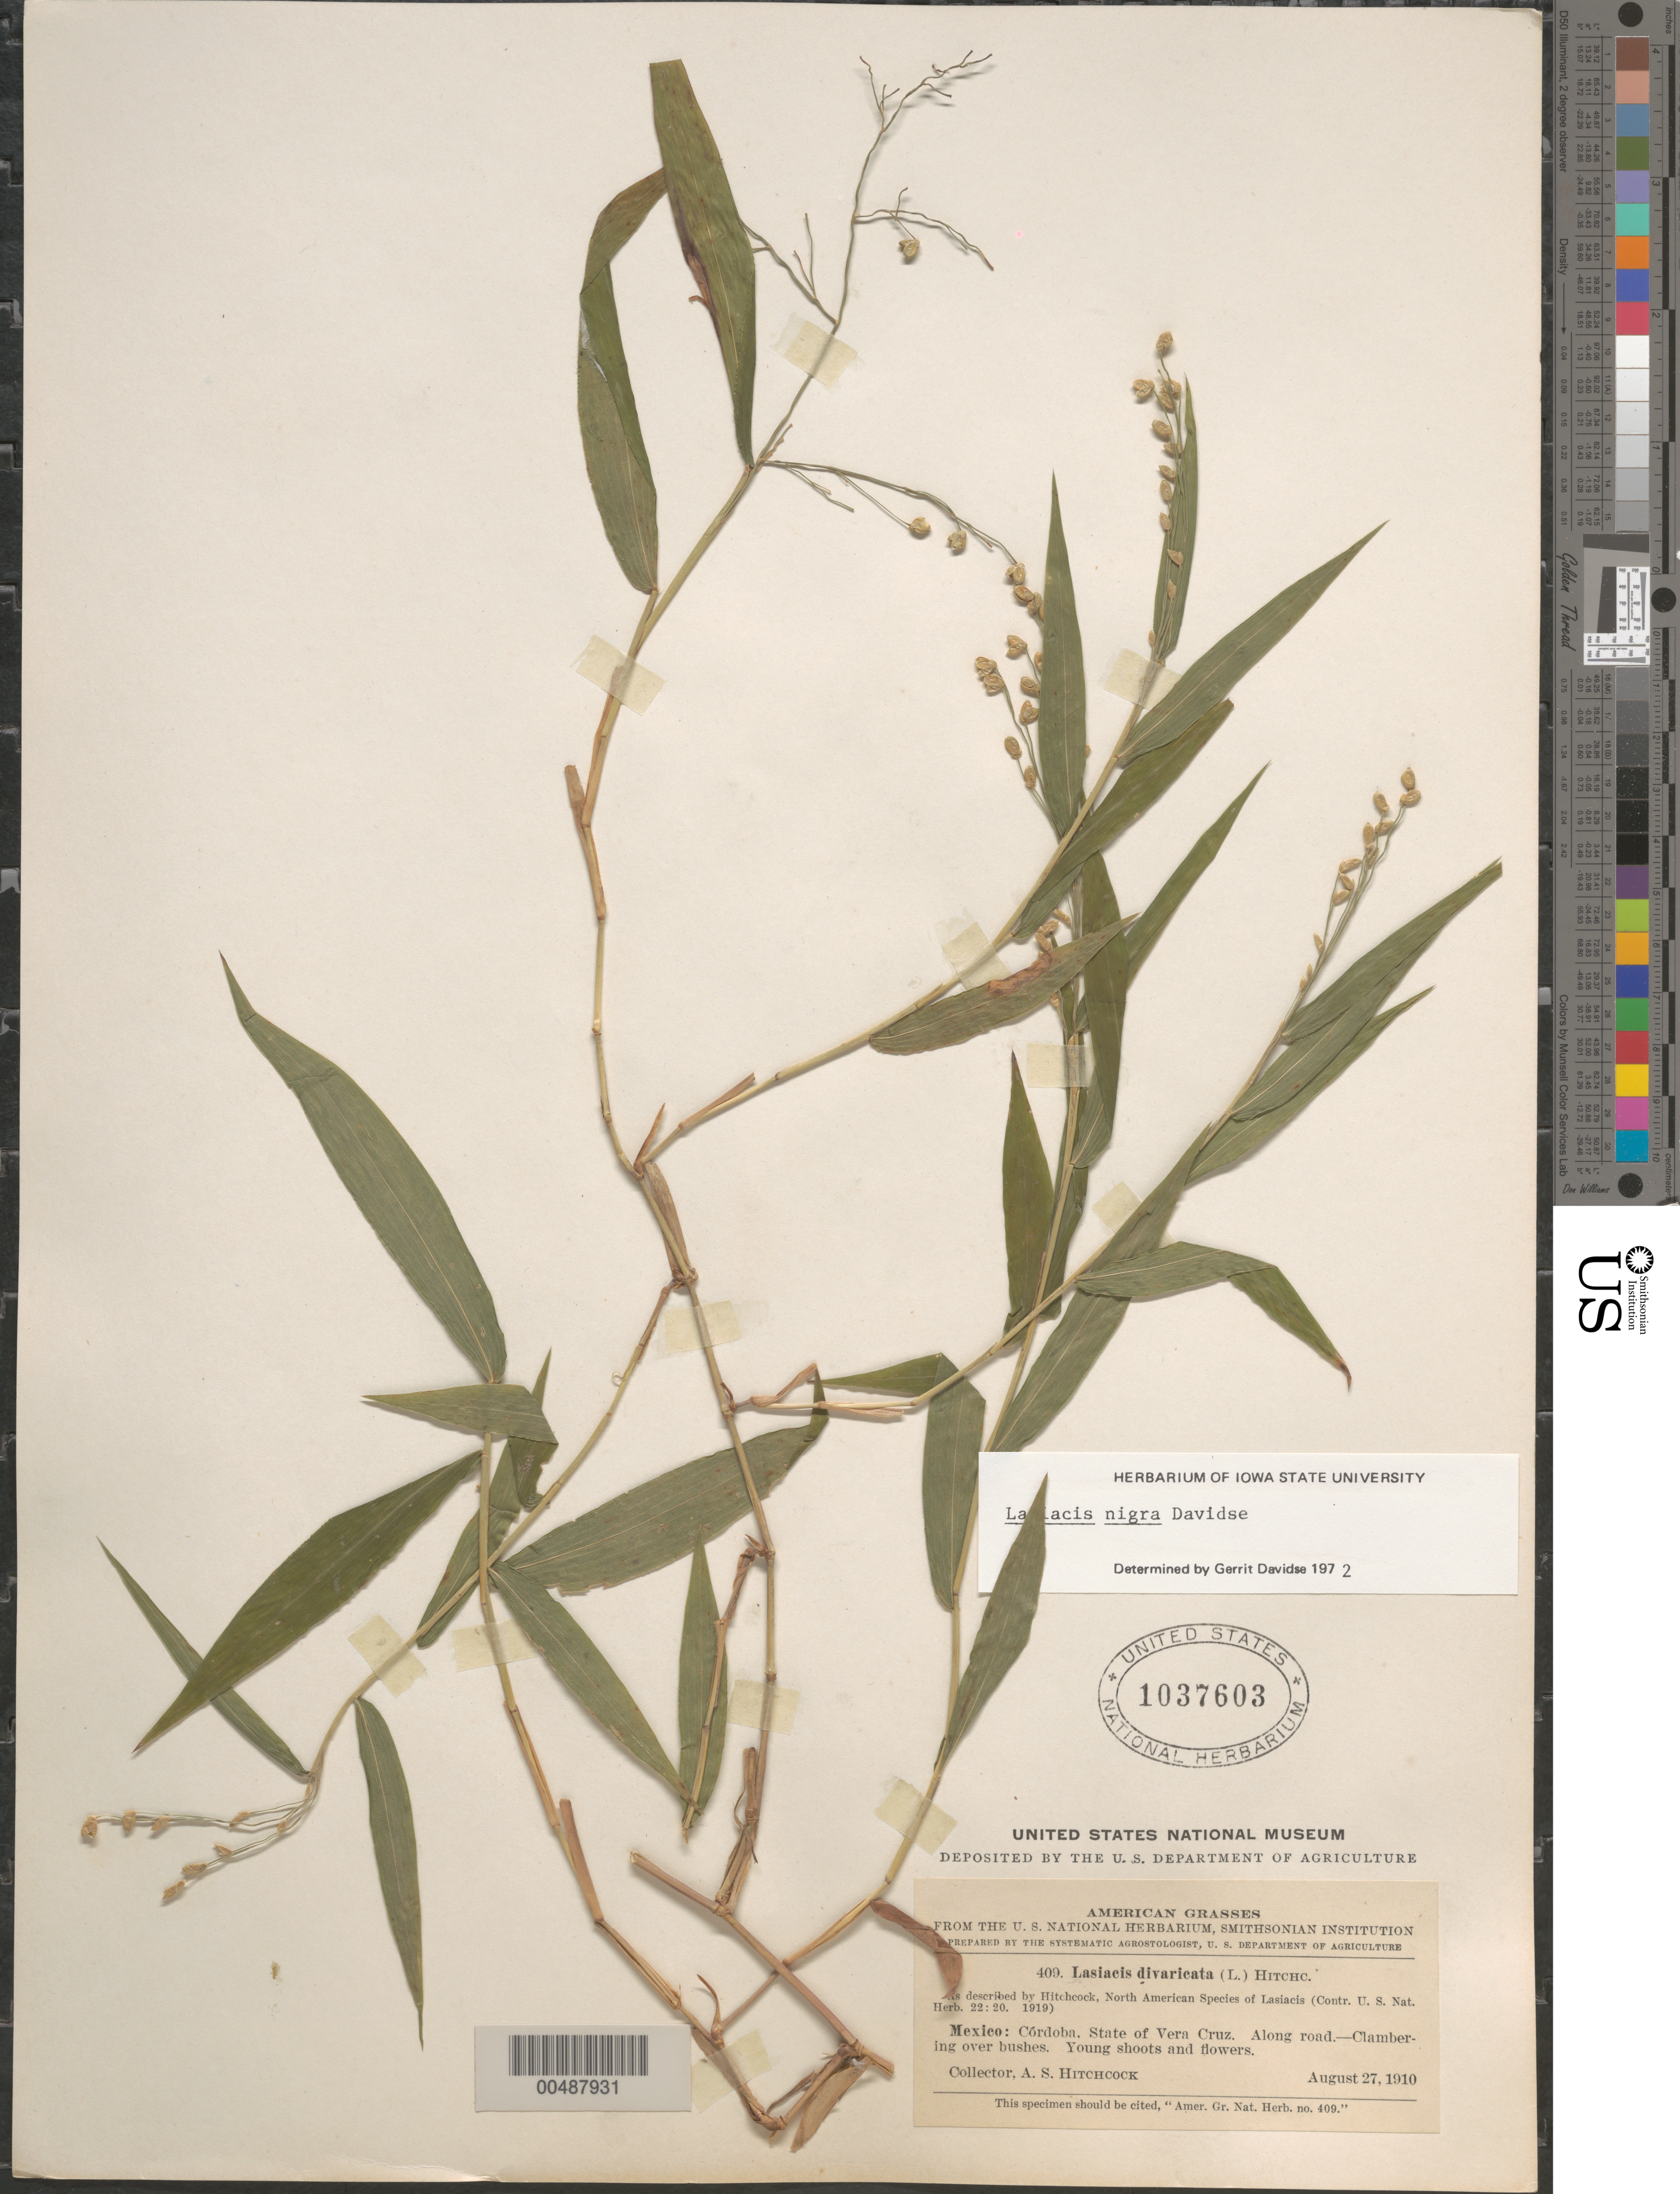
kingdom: Plantae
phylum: Tracheophyta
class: Liliopsida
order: Poales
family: Poaceae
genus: Lasiacis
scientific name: Lasiacis maxonii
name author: Swallen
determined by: Davidse, Gerrit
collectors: A. S. Hitchcock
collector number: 409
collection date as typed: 27 Aug 1910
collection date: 1910-08-27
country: Mexico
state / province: Veracruz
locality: C¢rdoba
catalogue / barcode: US 1037603